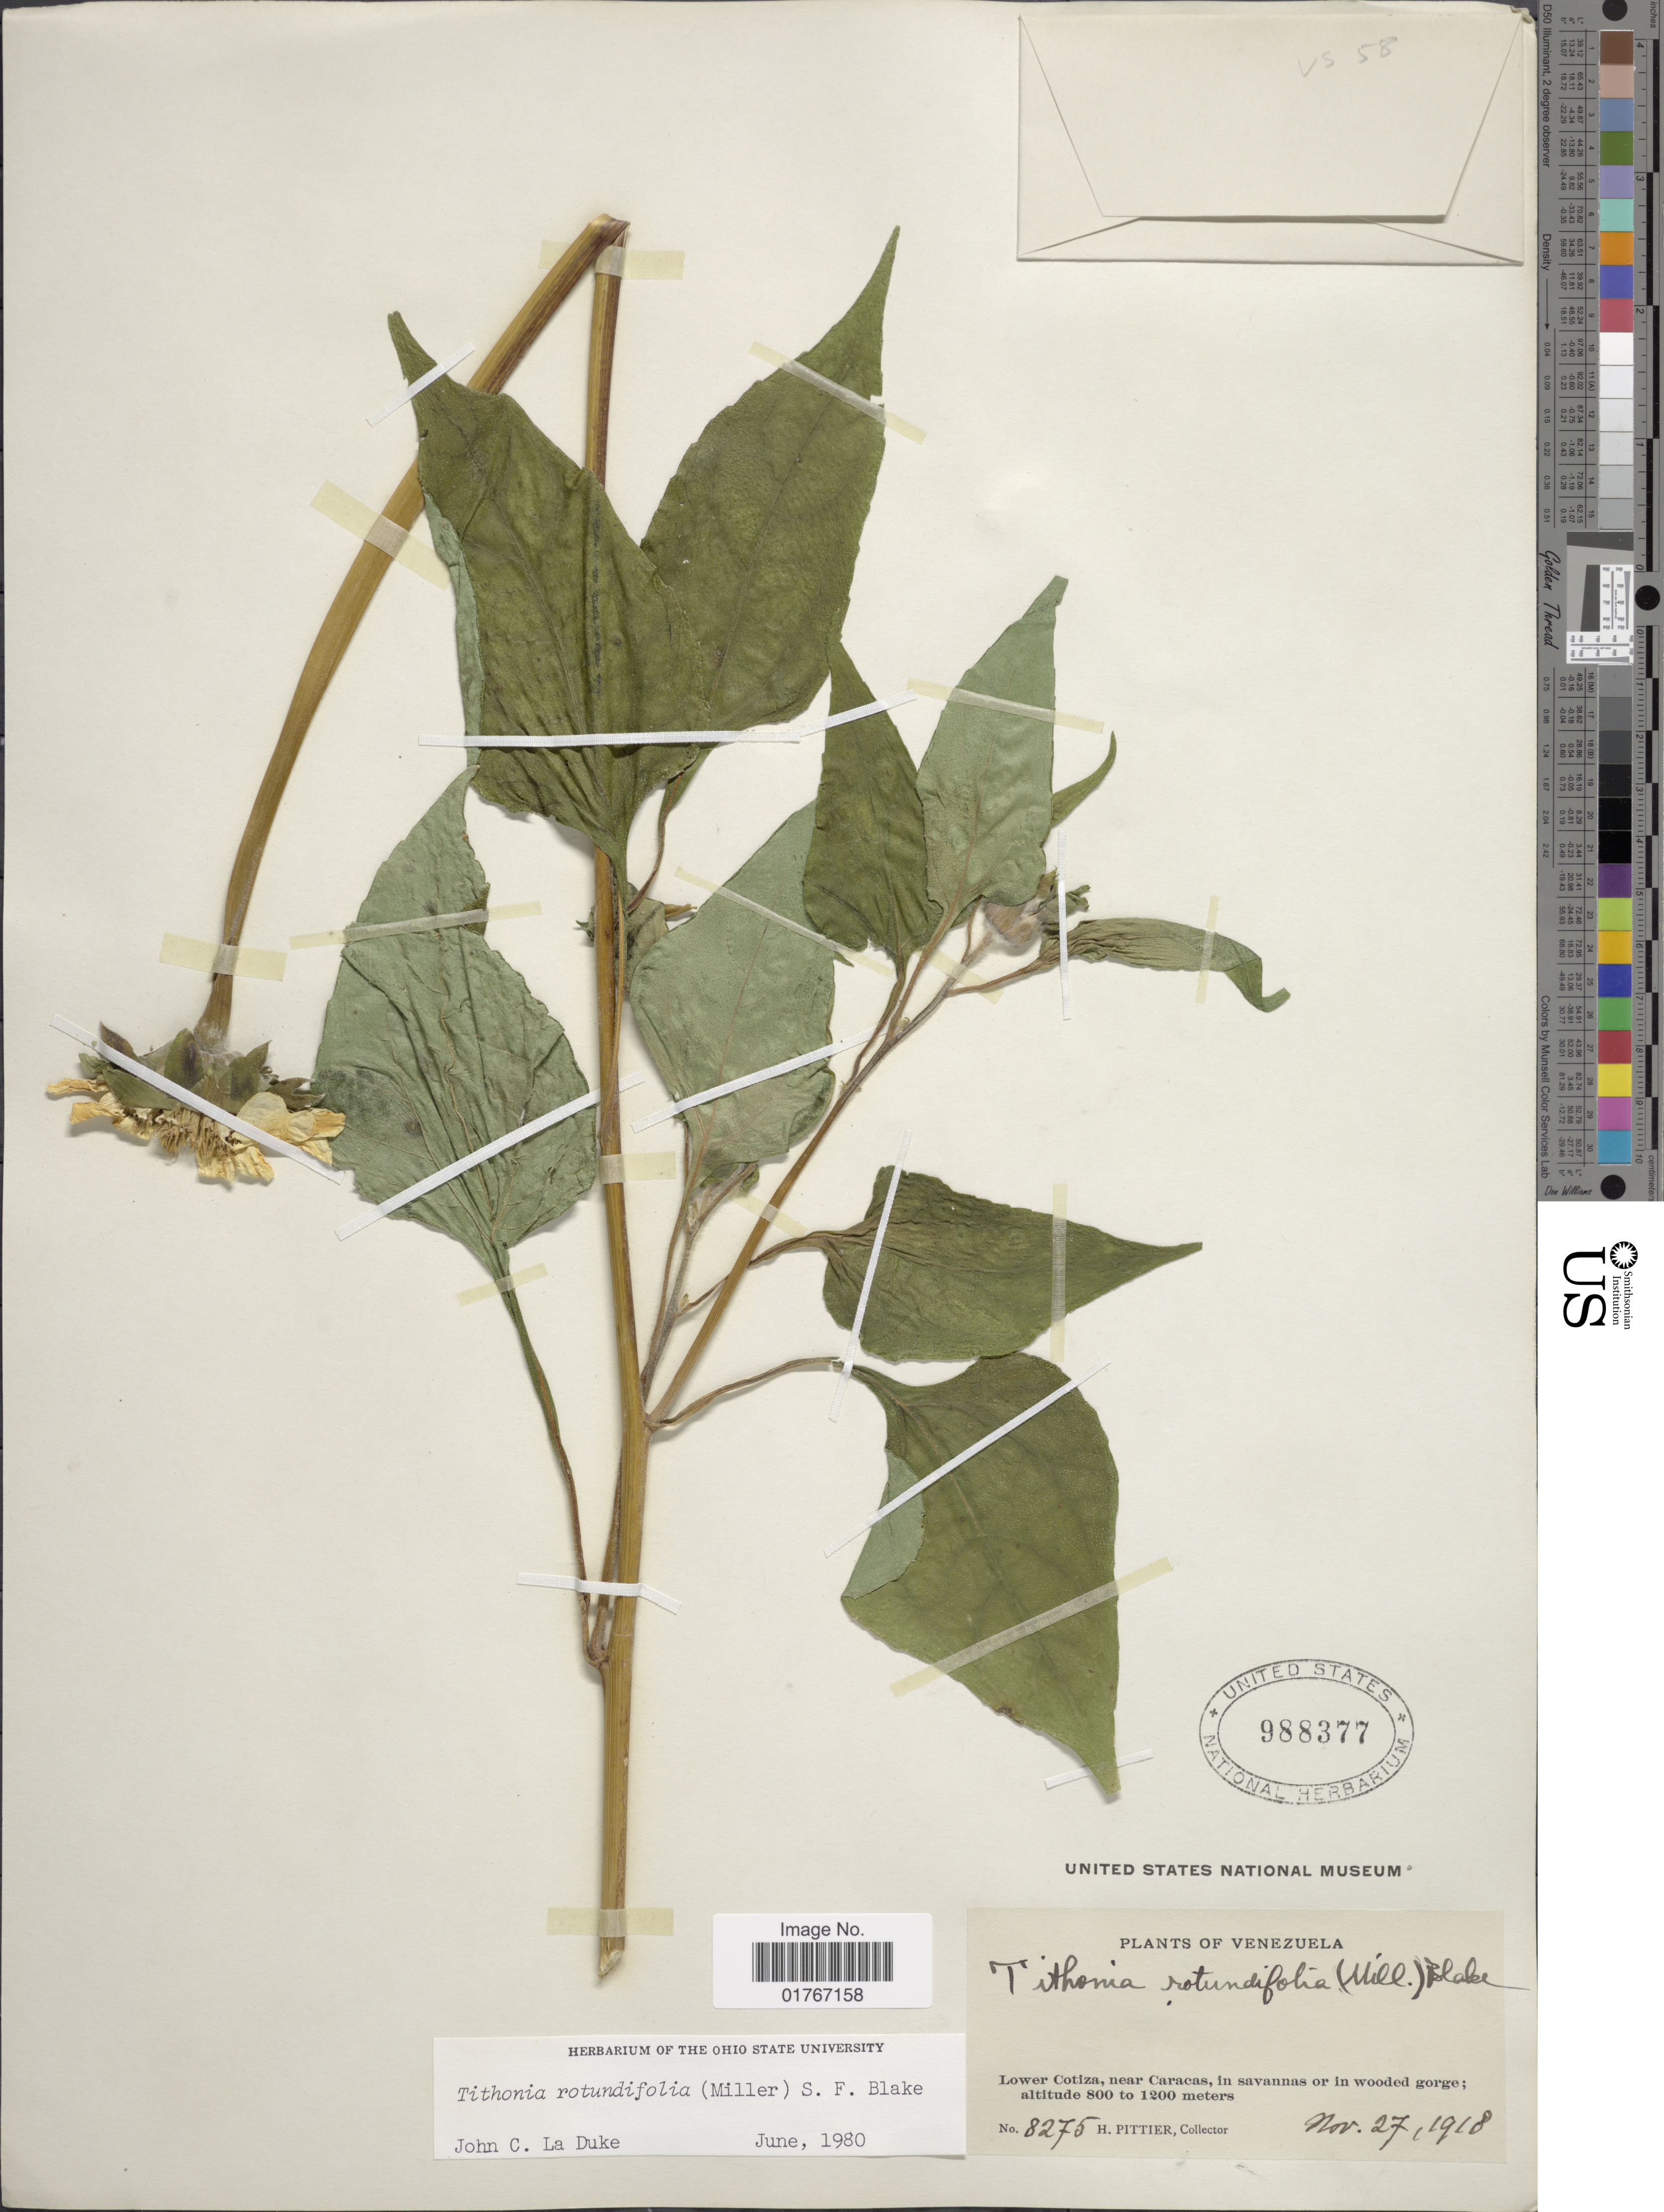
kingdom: Plantae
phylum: Tracheophyta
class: Magnoliopsida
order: Asterales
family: Asteraceae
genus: Tithonia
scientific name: Tithonia rotundifolia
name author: (Mill.) S.F. Blake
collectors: H. F. Pittier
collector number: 8275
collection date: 1918-11-27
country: Venezuela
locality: Lower Cotiza, near Caracas or in wooded gorge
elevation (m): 800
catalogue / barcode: US 988377